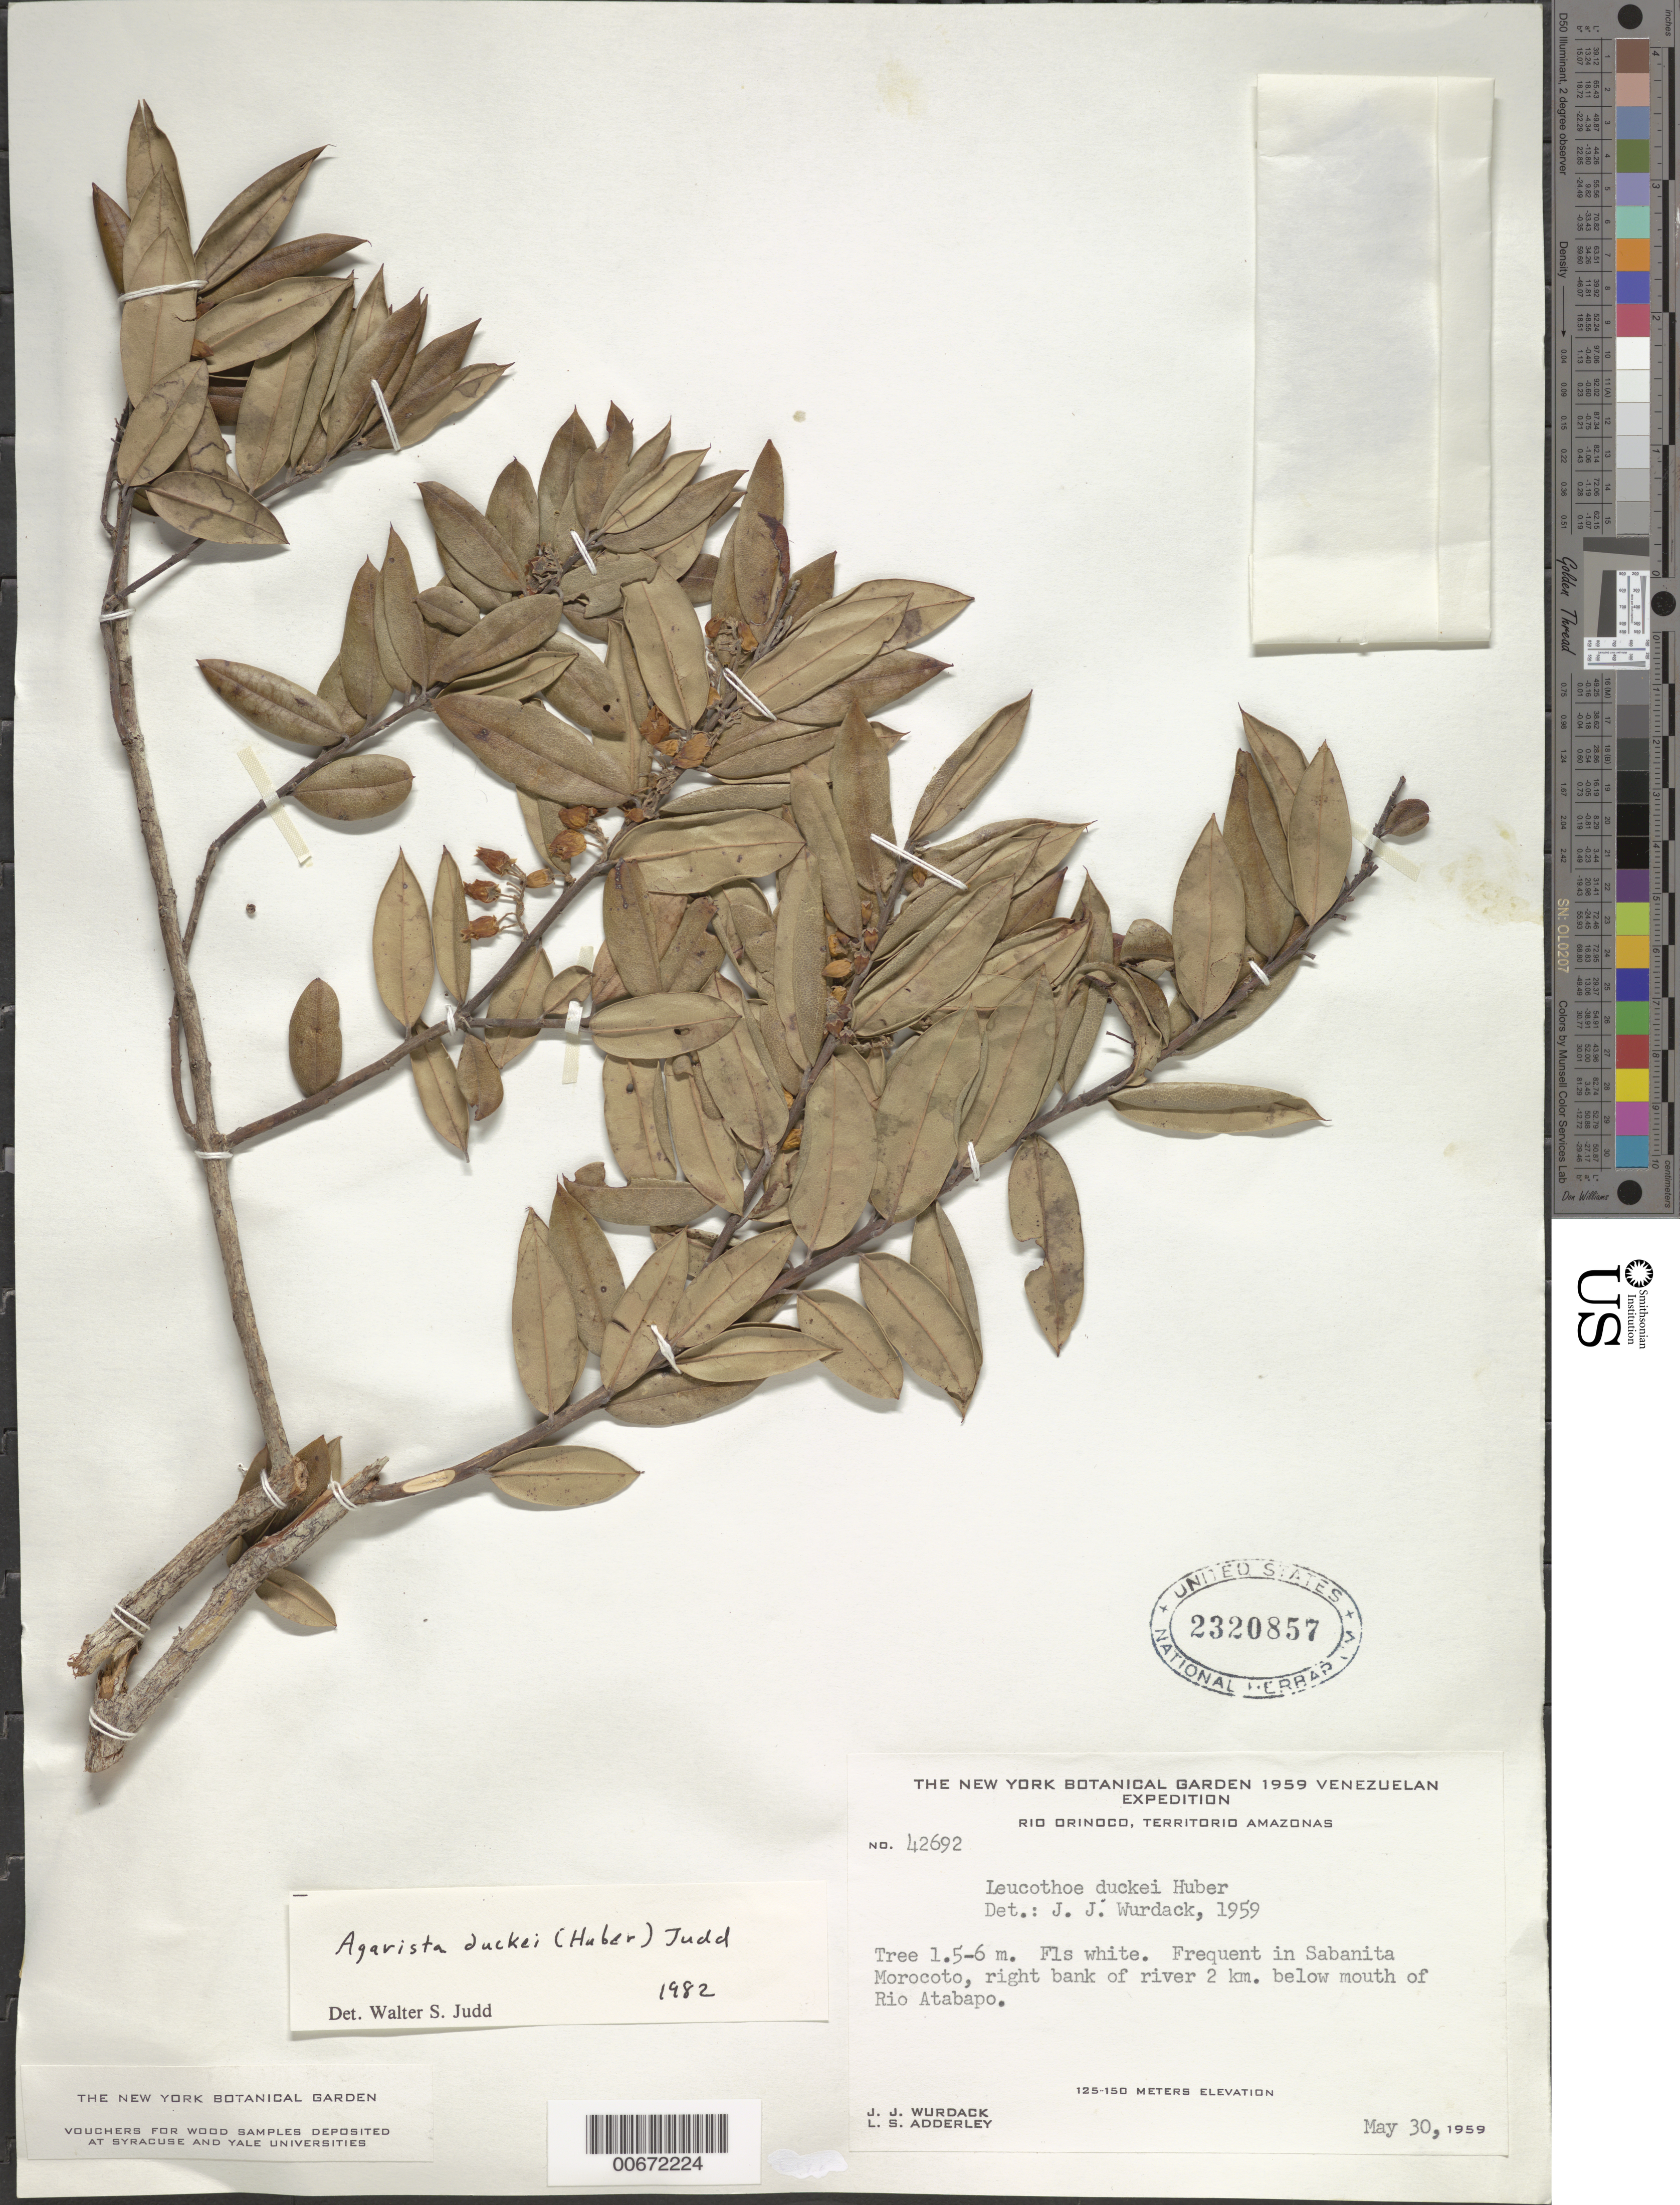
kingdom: Plantae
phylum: Tracheophyta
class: Magnoliopsida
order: Ericales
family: Ericaceae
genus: Agarista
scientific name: Agarista duckei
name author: (Huber) Judd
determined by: Judd, Walter S.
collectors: J. J. Wurdack & L. S. Adderley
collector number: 42692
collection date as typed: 30-May-59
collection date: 1959-05-30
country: Venezuela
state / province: Amazonas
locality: Río Orinoco, right bank; Sabanita Morocoto, 2 km below mouth of Río Atabapo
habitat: Riverbank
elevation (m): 125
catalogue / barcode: US 2320857